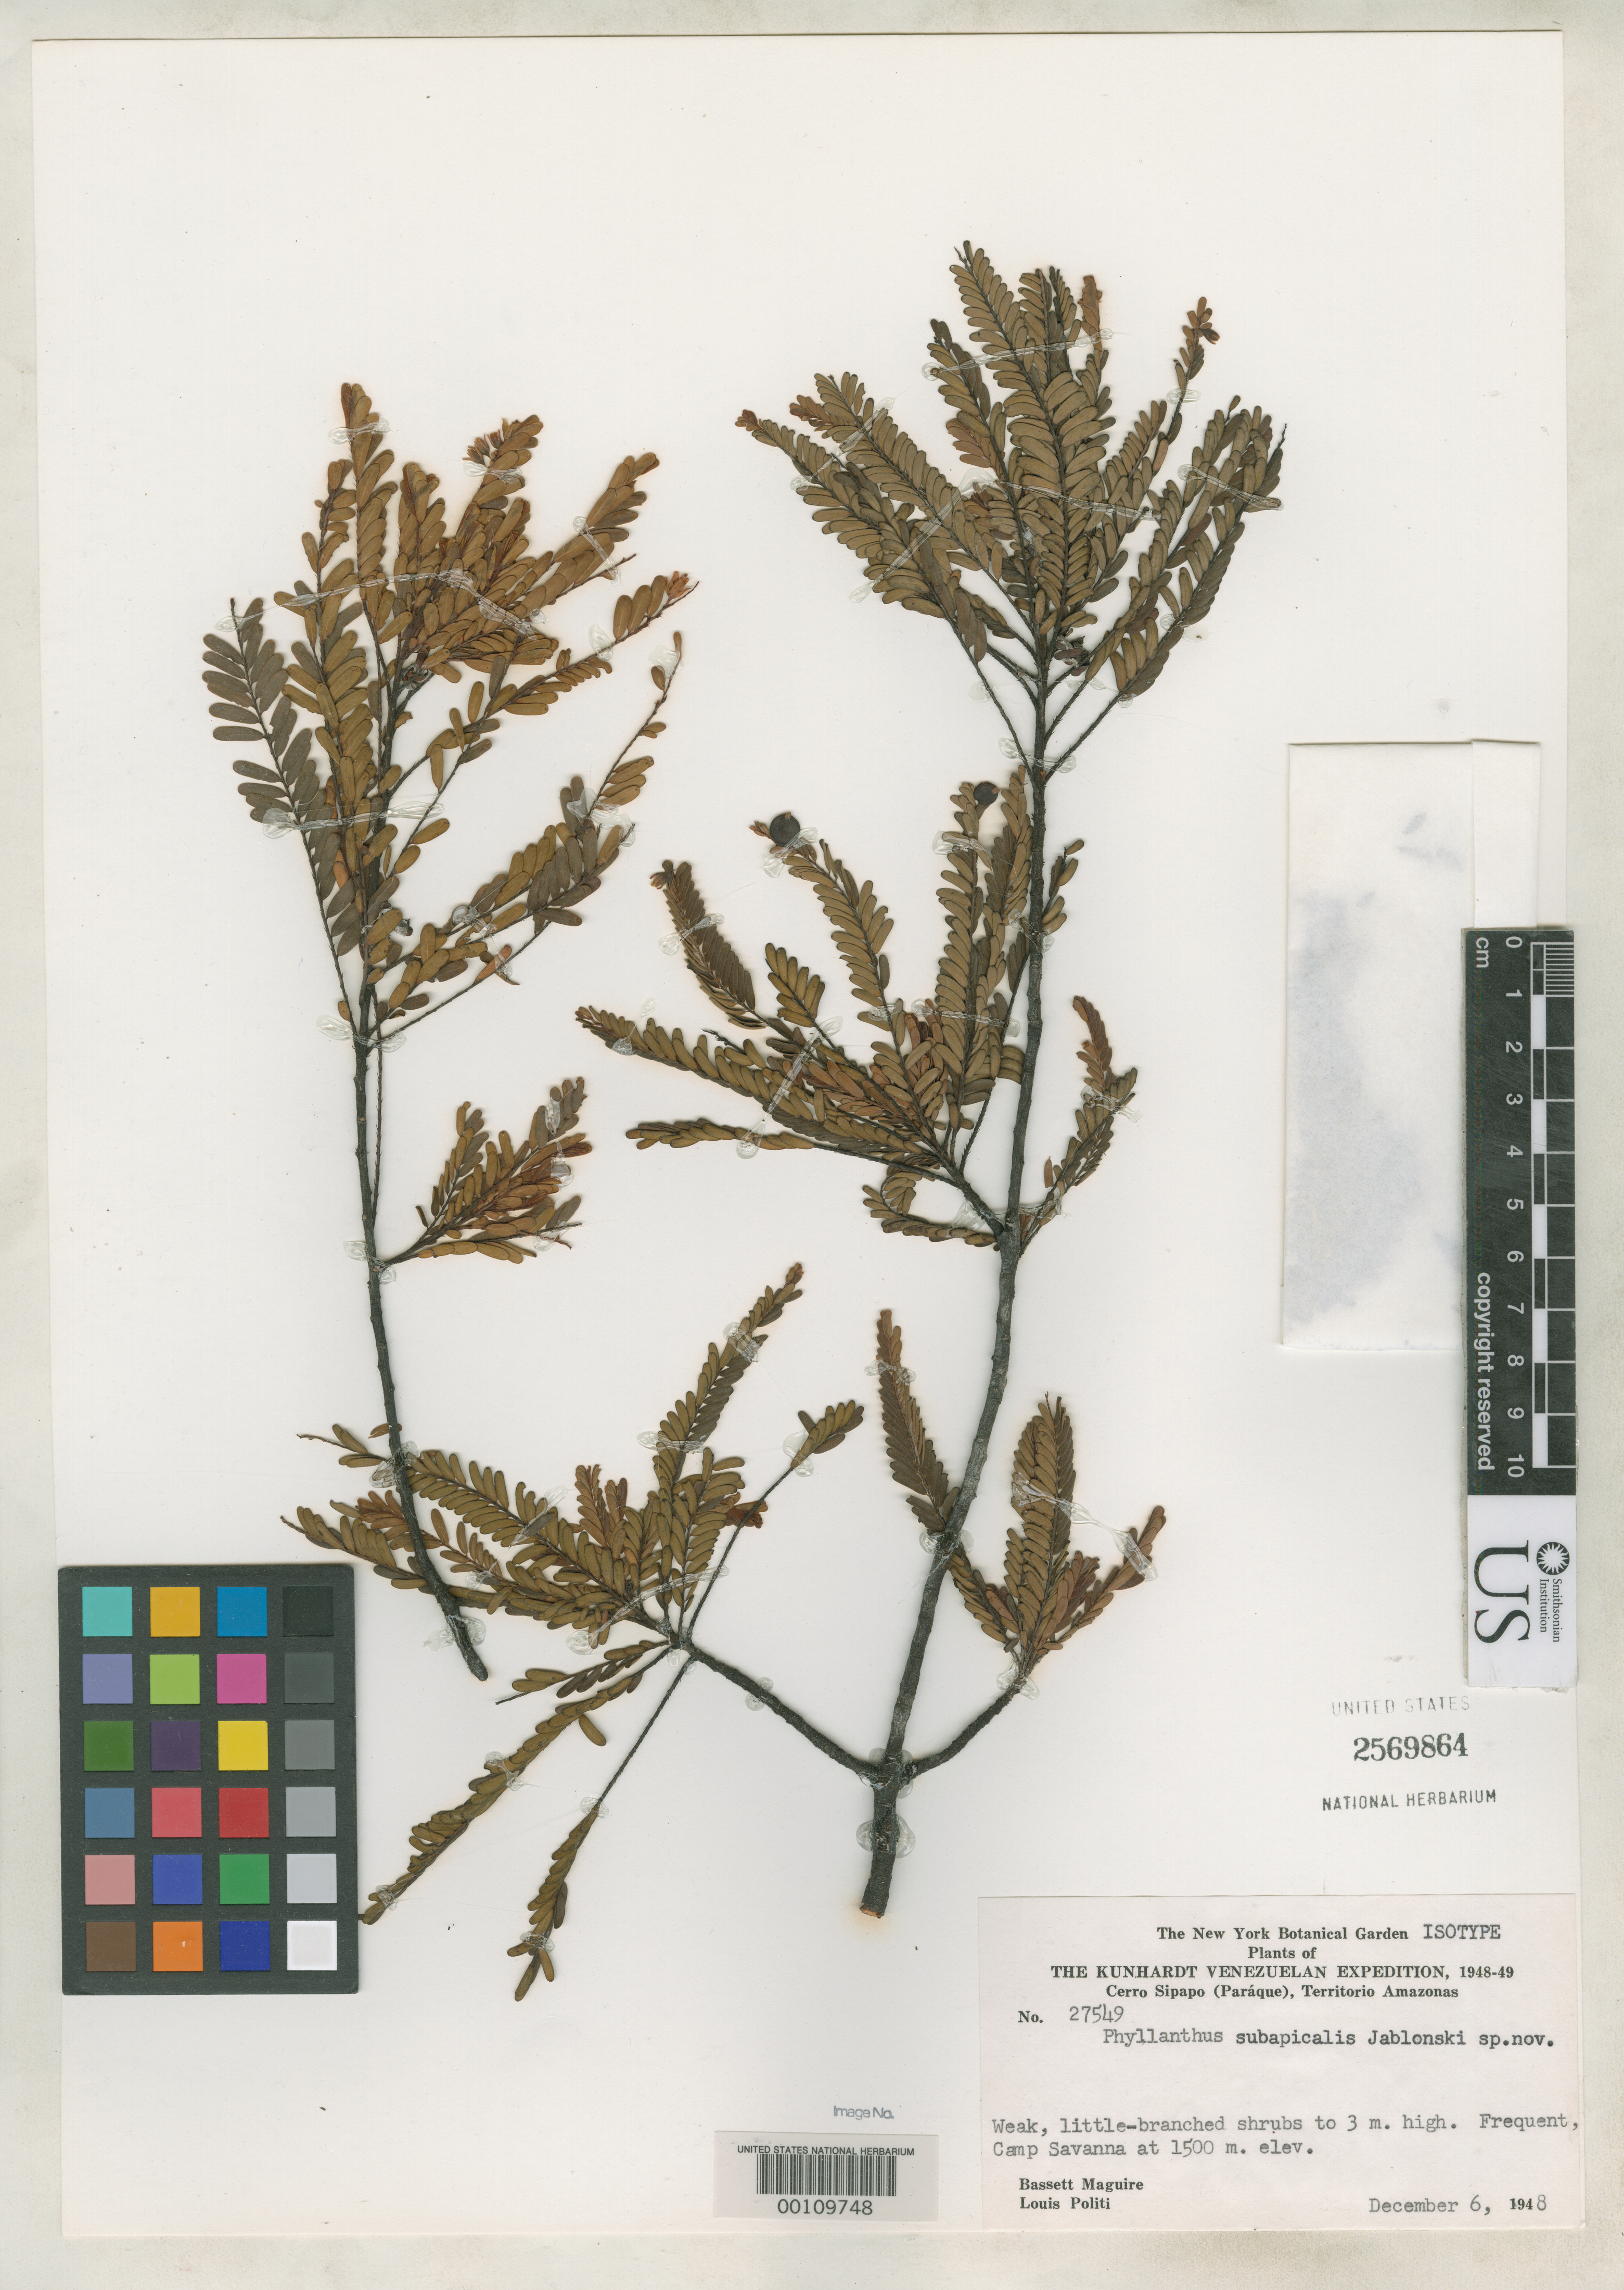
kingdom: Plantae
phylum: Tracheophyta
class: Magnoliopsida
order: Malpighiales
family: Phyllanthaceae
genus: Phyllanthus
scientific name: Phyllanthus subapicalis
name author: Jabl.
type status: Isotype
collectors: B. Maguire & L. Politi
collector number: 27549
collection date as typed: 06 Dec 1948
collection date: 1948-12-06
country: Venezuela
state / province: Amazonas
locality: Cerro Sipapo.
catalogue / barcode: US 2569864